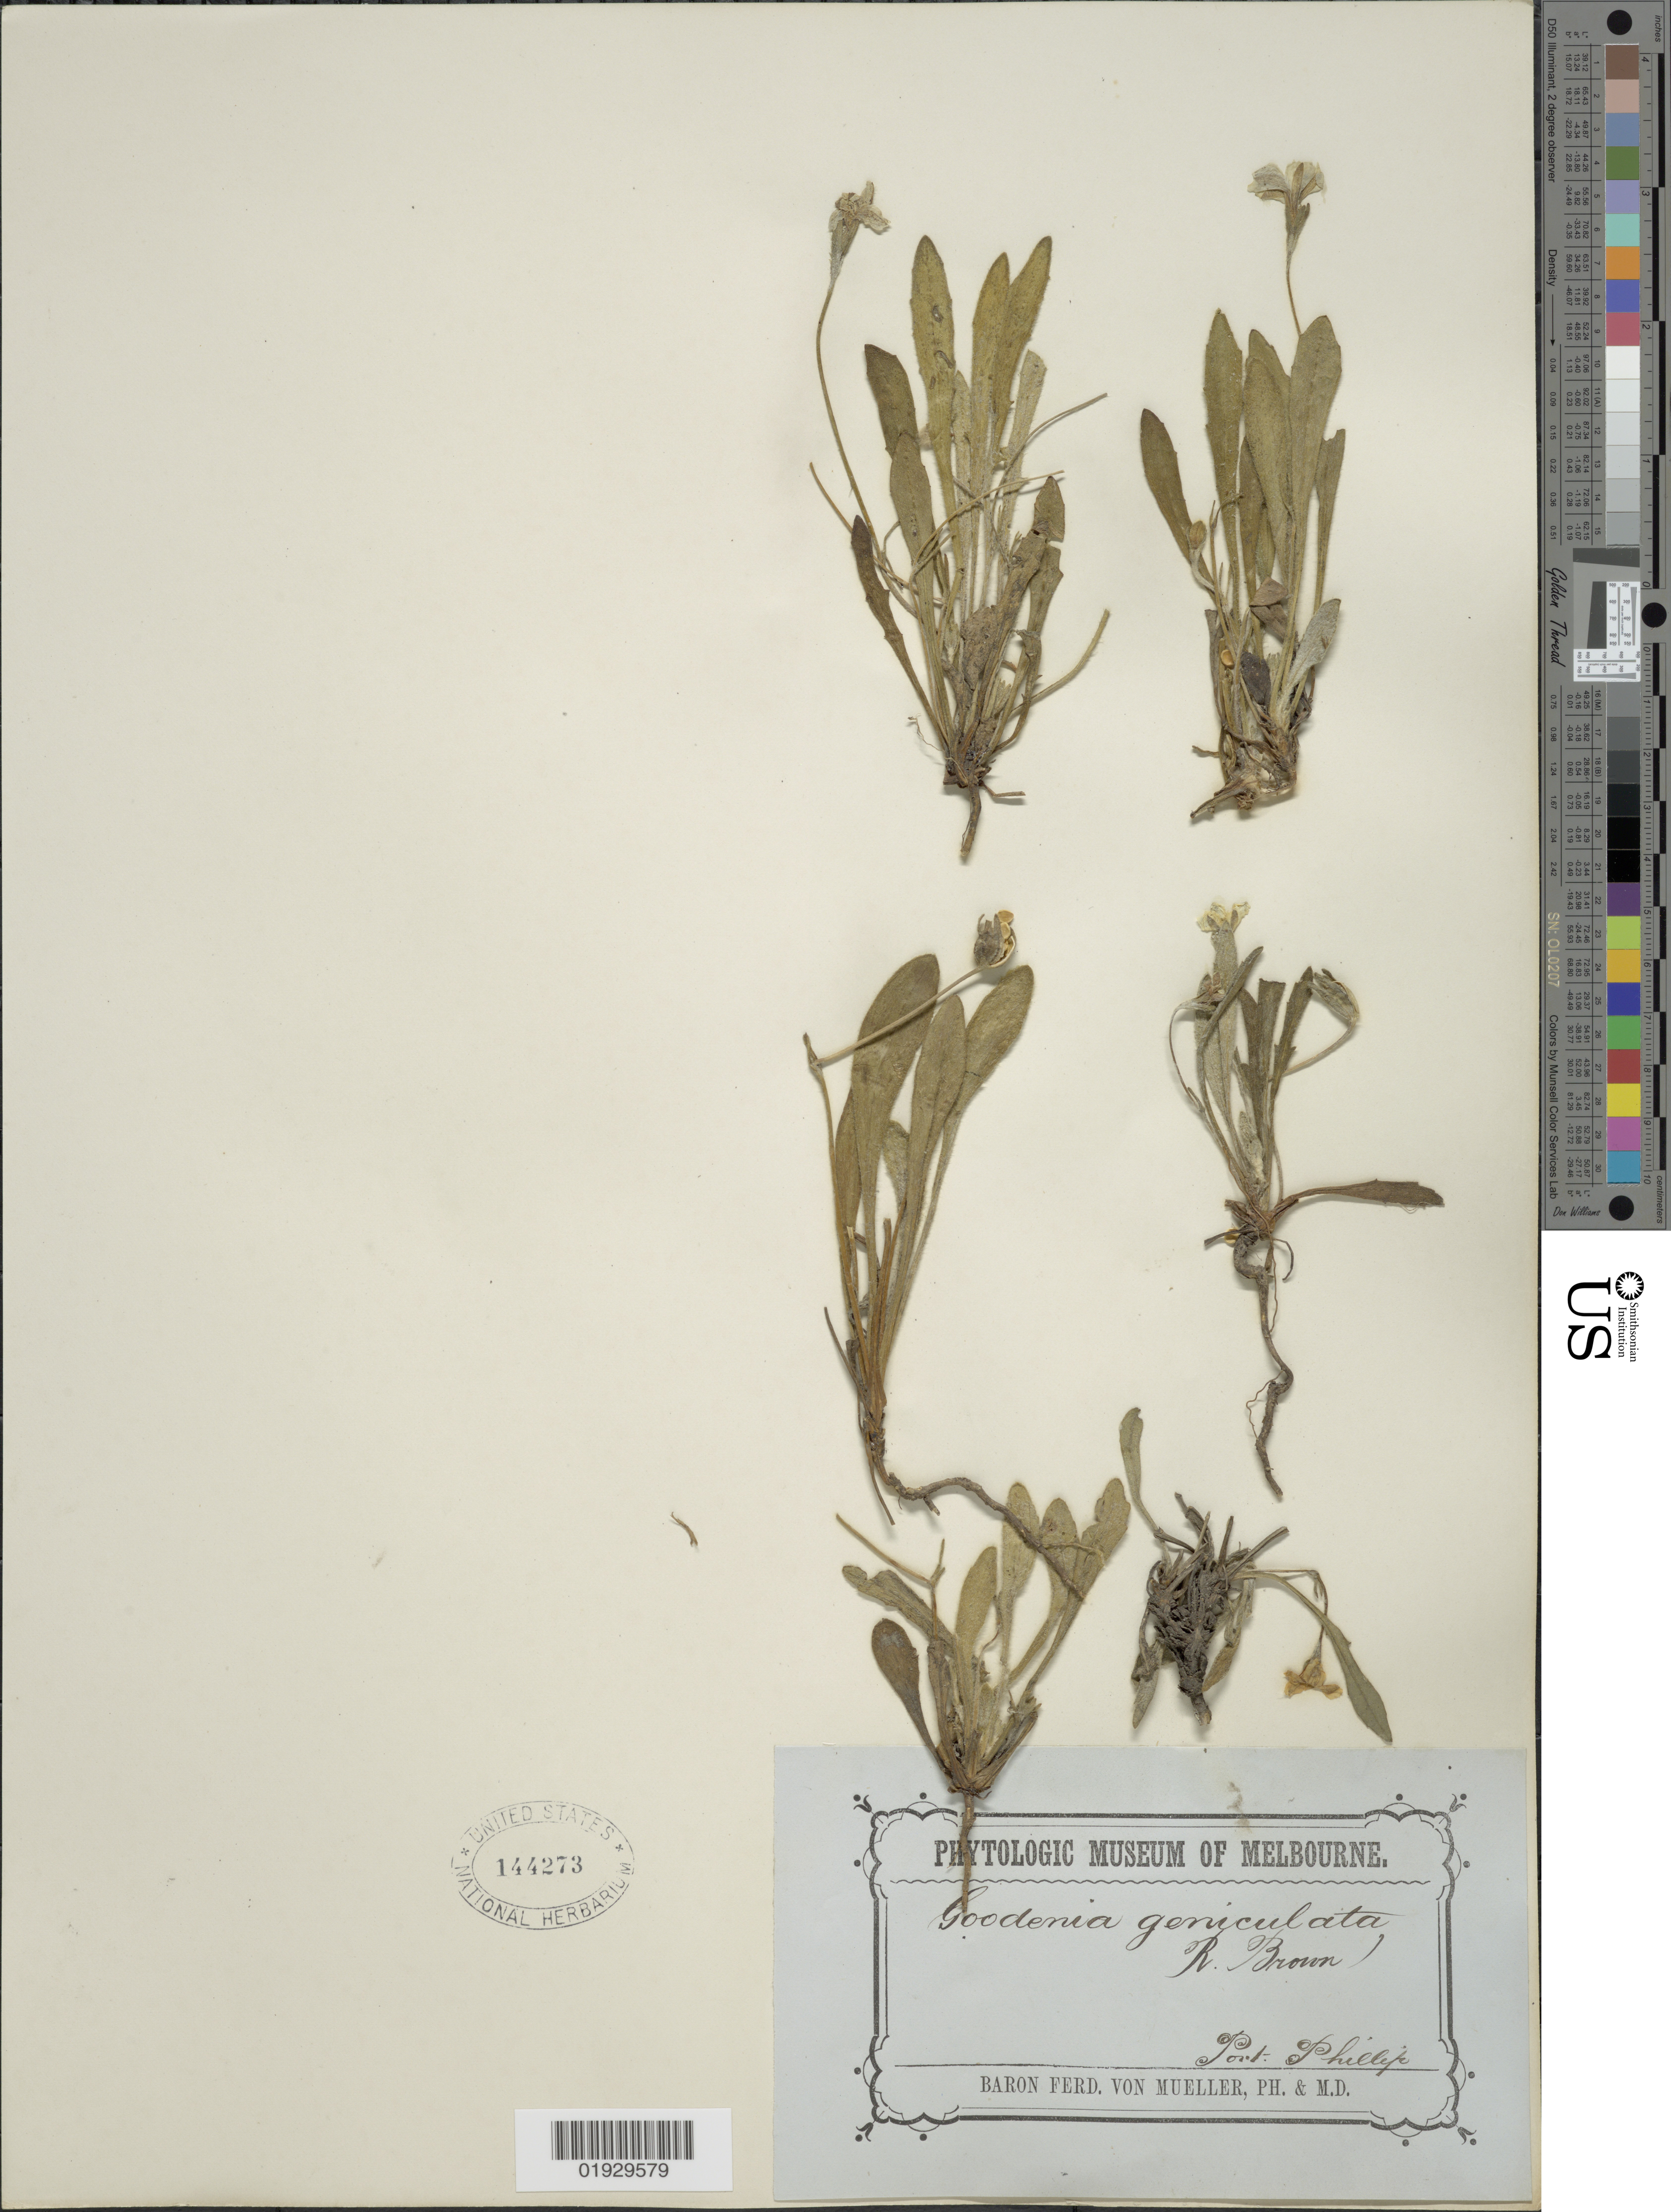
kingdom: Plantae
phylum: Tracheophyta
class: Magnoliopsida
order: Asterales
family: Goodeniaceae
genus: Goodenia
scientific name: Goodenia geniculata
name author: R. Br.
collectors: B. von Mueller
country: Australia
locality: Port Phillip.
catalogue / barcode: US 144273